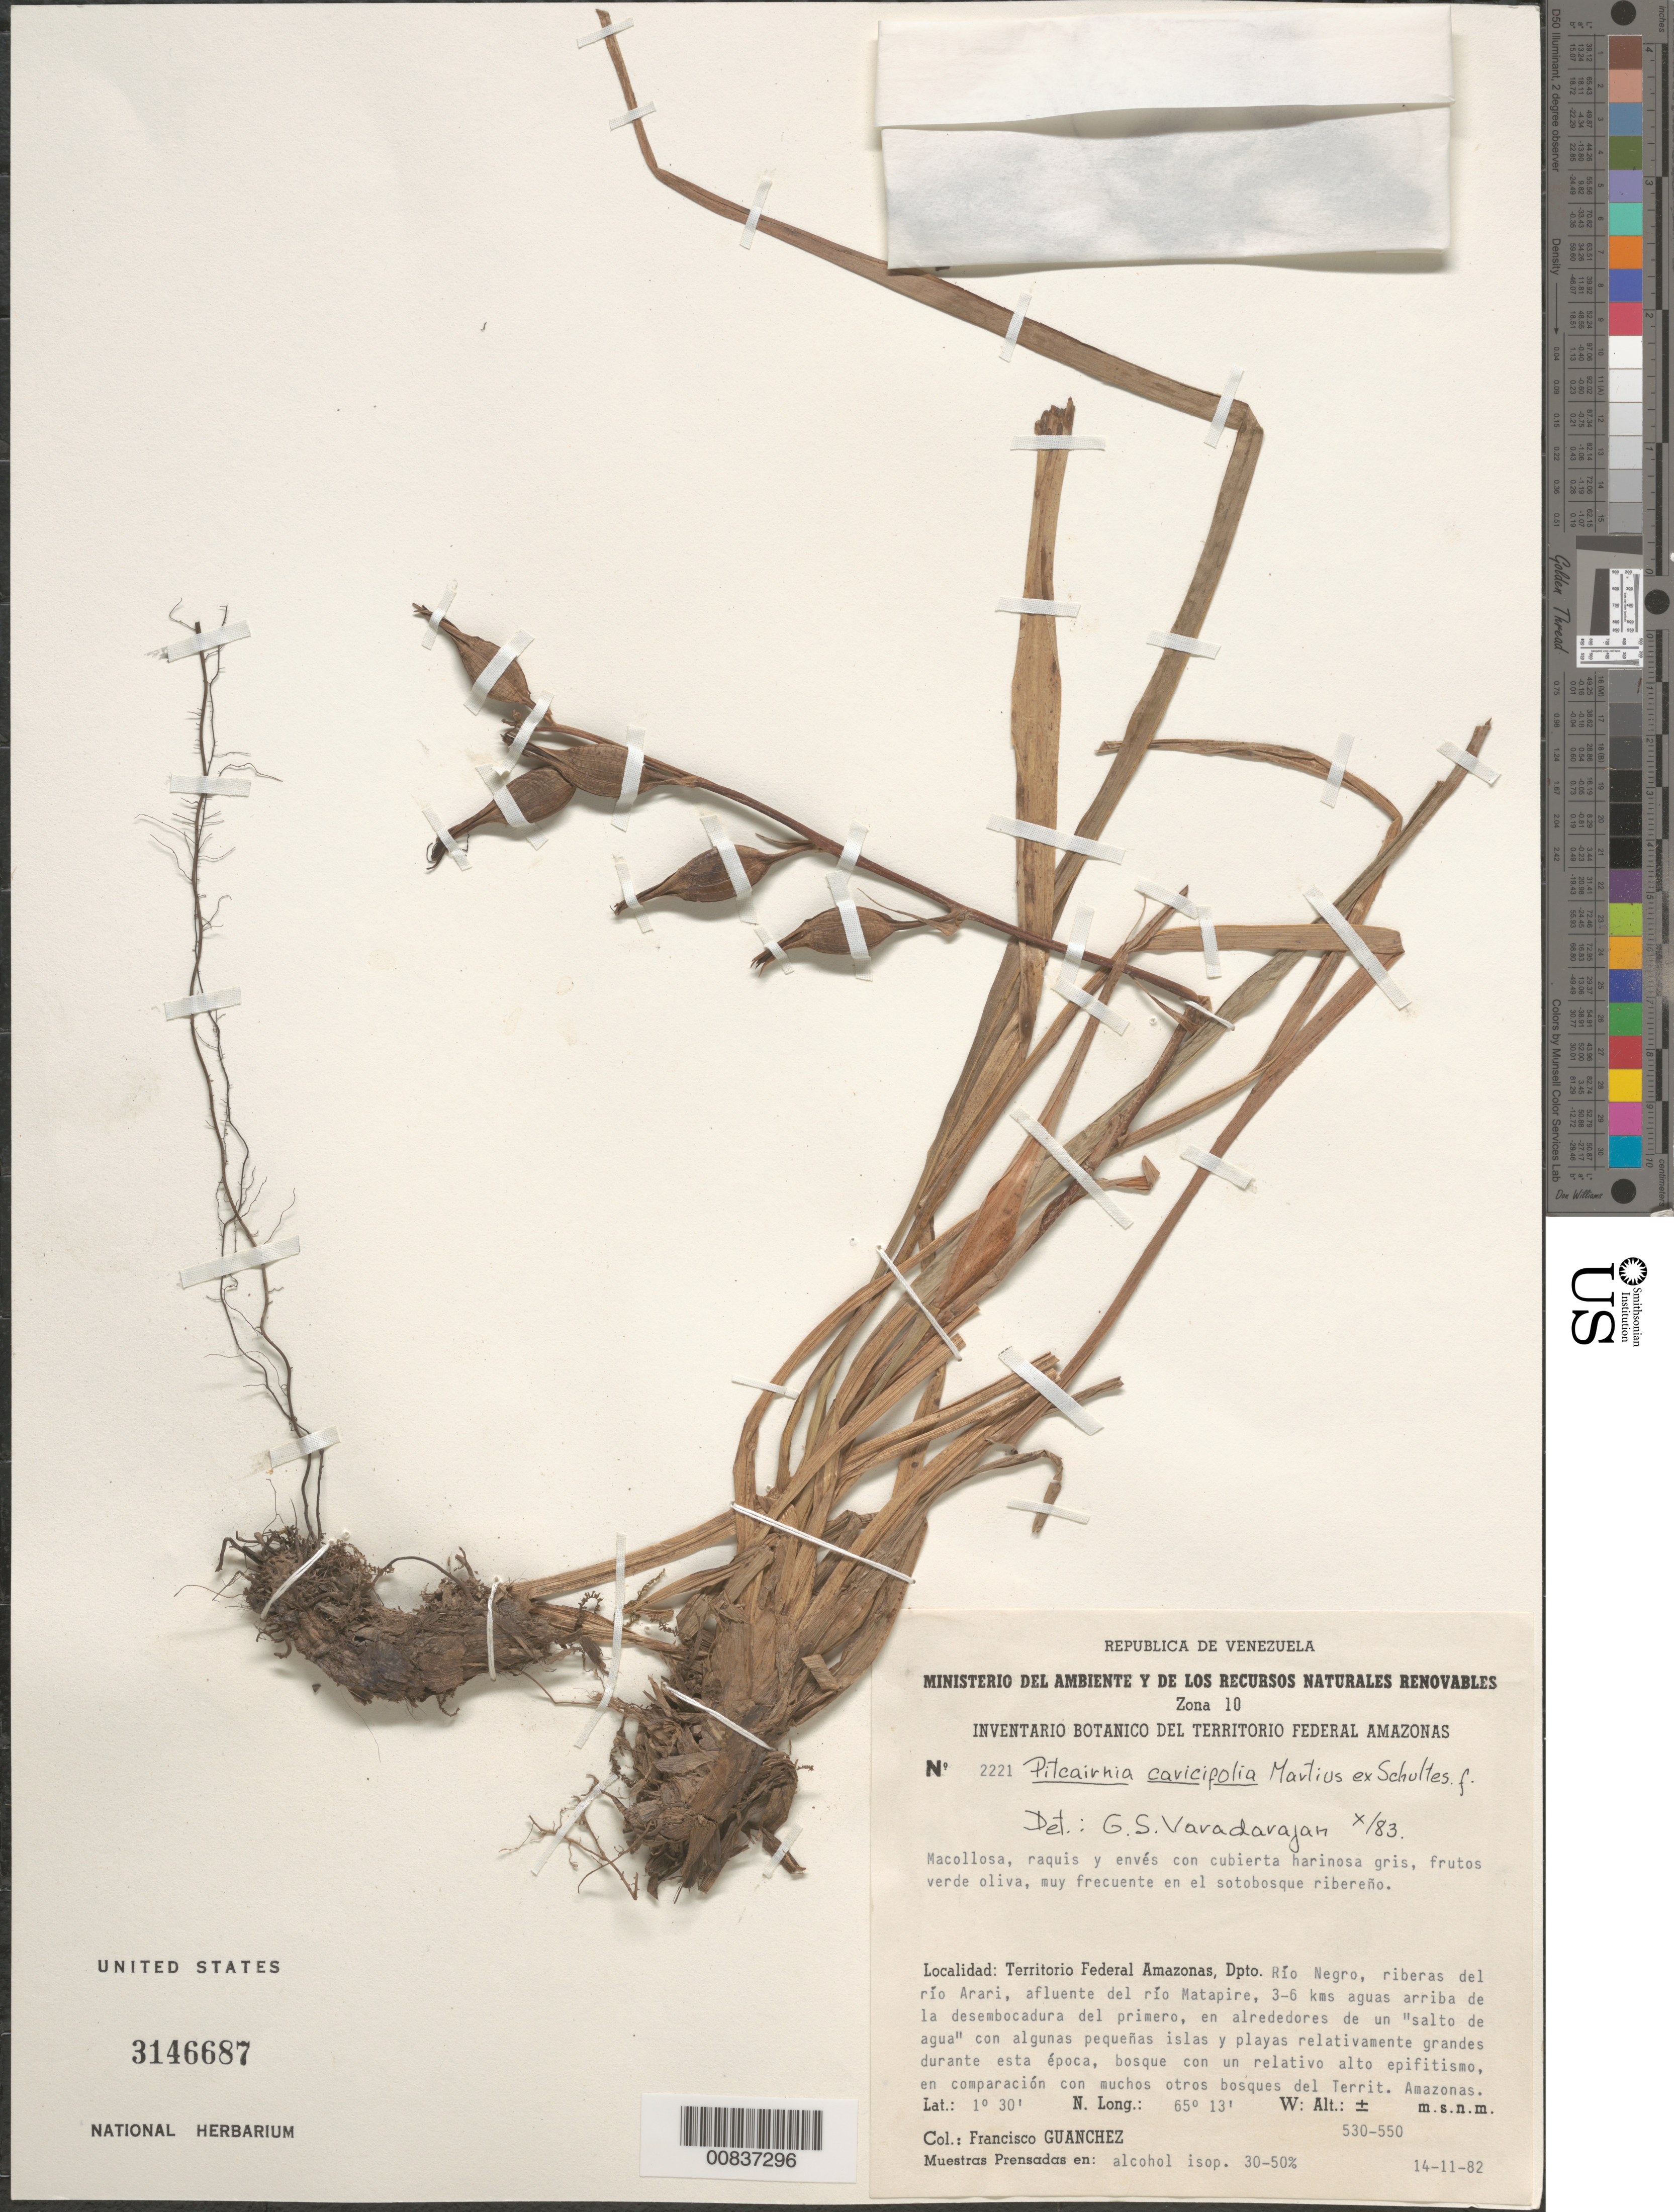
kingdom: Plantae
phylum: Tracheophyta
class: Liliopsida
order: Poales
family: Bromeliaceae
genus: Pitcairnia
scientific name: Pitcairnia caricifolia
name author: Mart. ex Schult. f.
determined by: Varadarajan, G. S.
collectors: F. Guánchez M.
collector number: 2221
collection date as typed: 14-Nov-82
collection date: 1982-11-14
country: Venezuela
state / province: Amazonas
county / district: Río Negro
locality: Río Arari, afluente del Río Matapire, 3-6kms aguas arriba de la desembocadura del primero, en alrededores de un "salto de agua"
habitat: Sotobosque ribereño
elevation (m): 530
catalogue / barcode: US 3146687